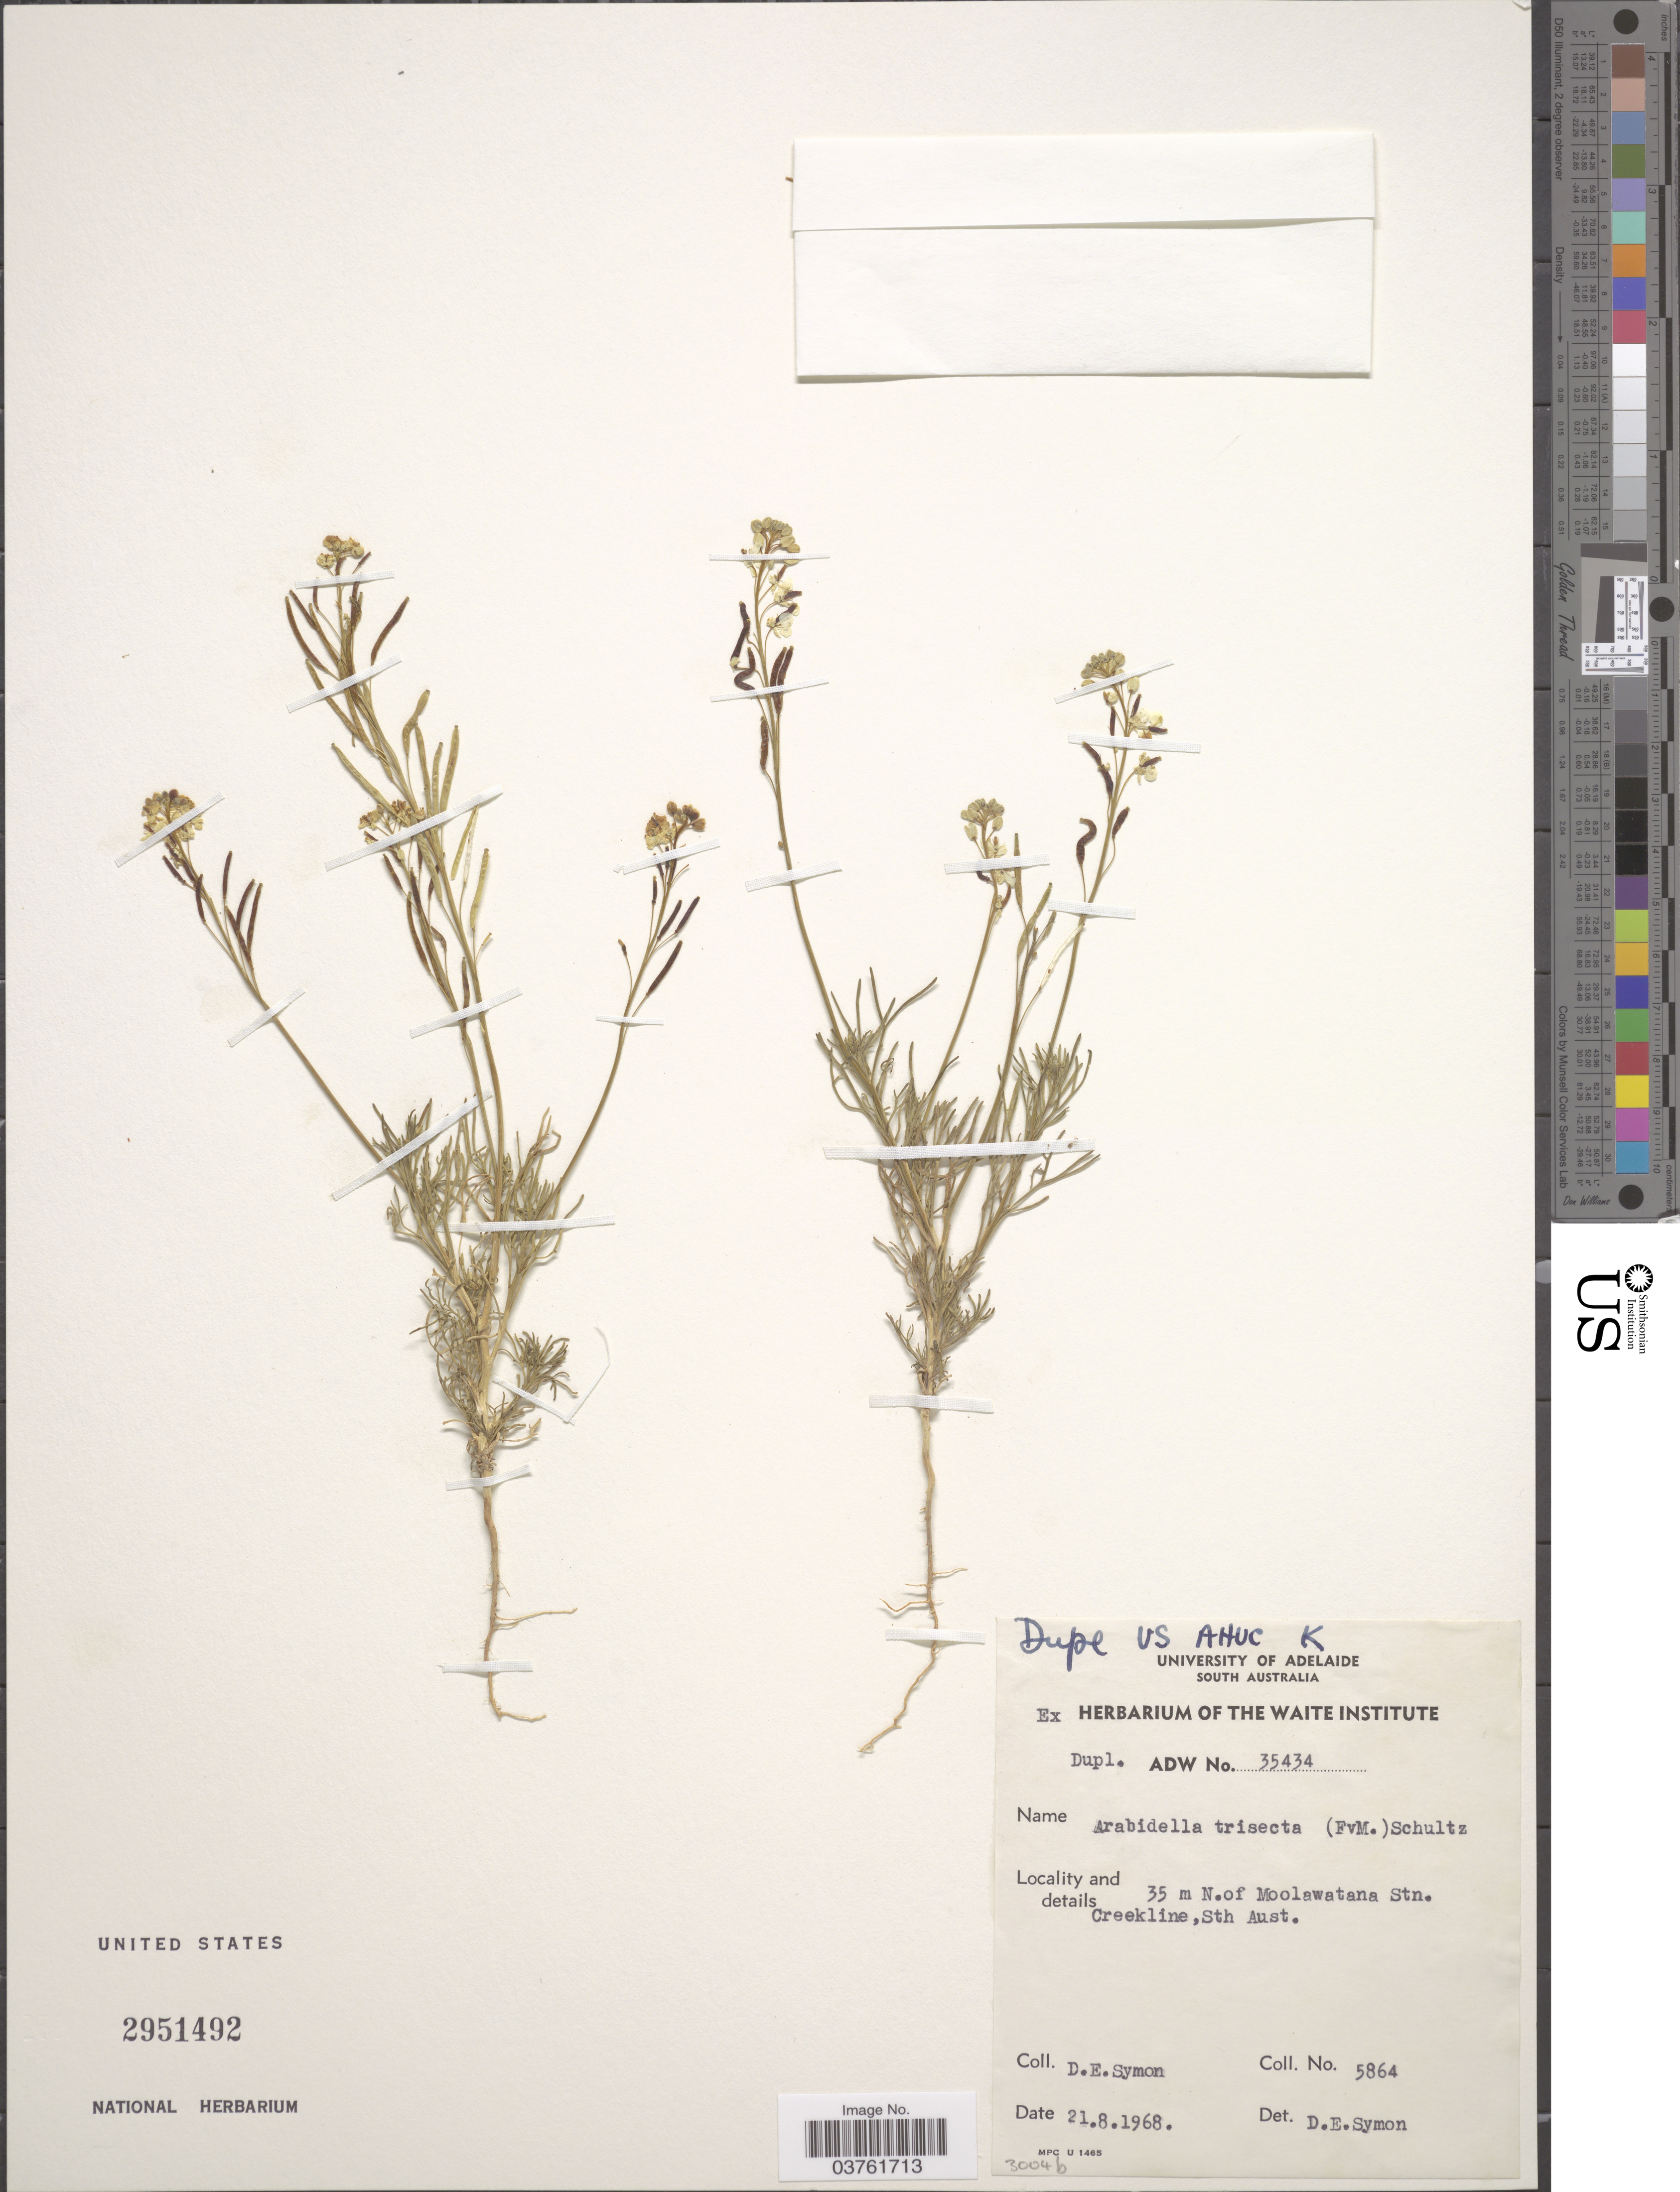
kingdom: Plantae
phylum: Tracheophyta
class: Magnoliopsida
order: Brassicales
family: Brassicaceae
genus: Arabidella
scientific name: Arabidella trisecta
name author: O.E. Schulz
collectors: D. Symon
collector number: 5864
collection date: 1968-08-21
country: Australia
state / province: South Australia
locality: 35 m N. of Moolawatana Stn. Creekline.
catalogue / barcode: US 2951492